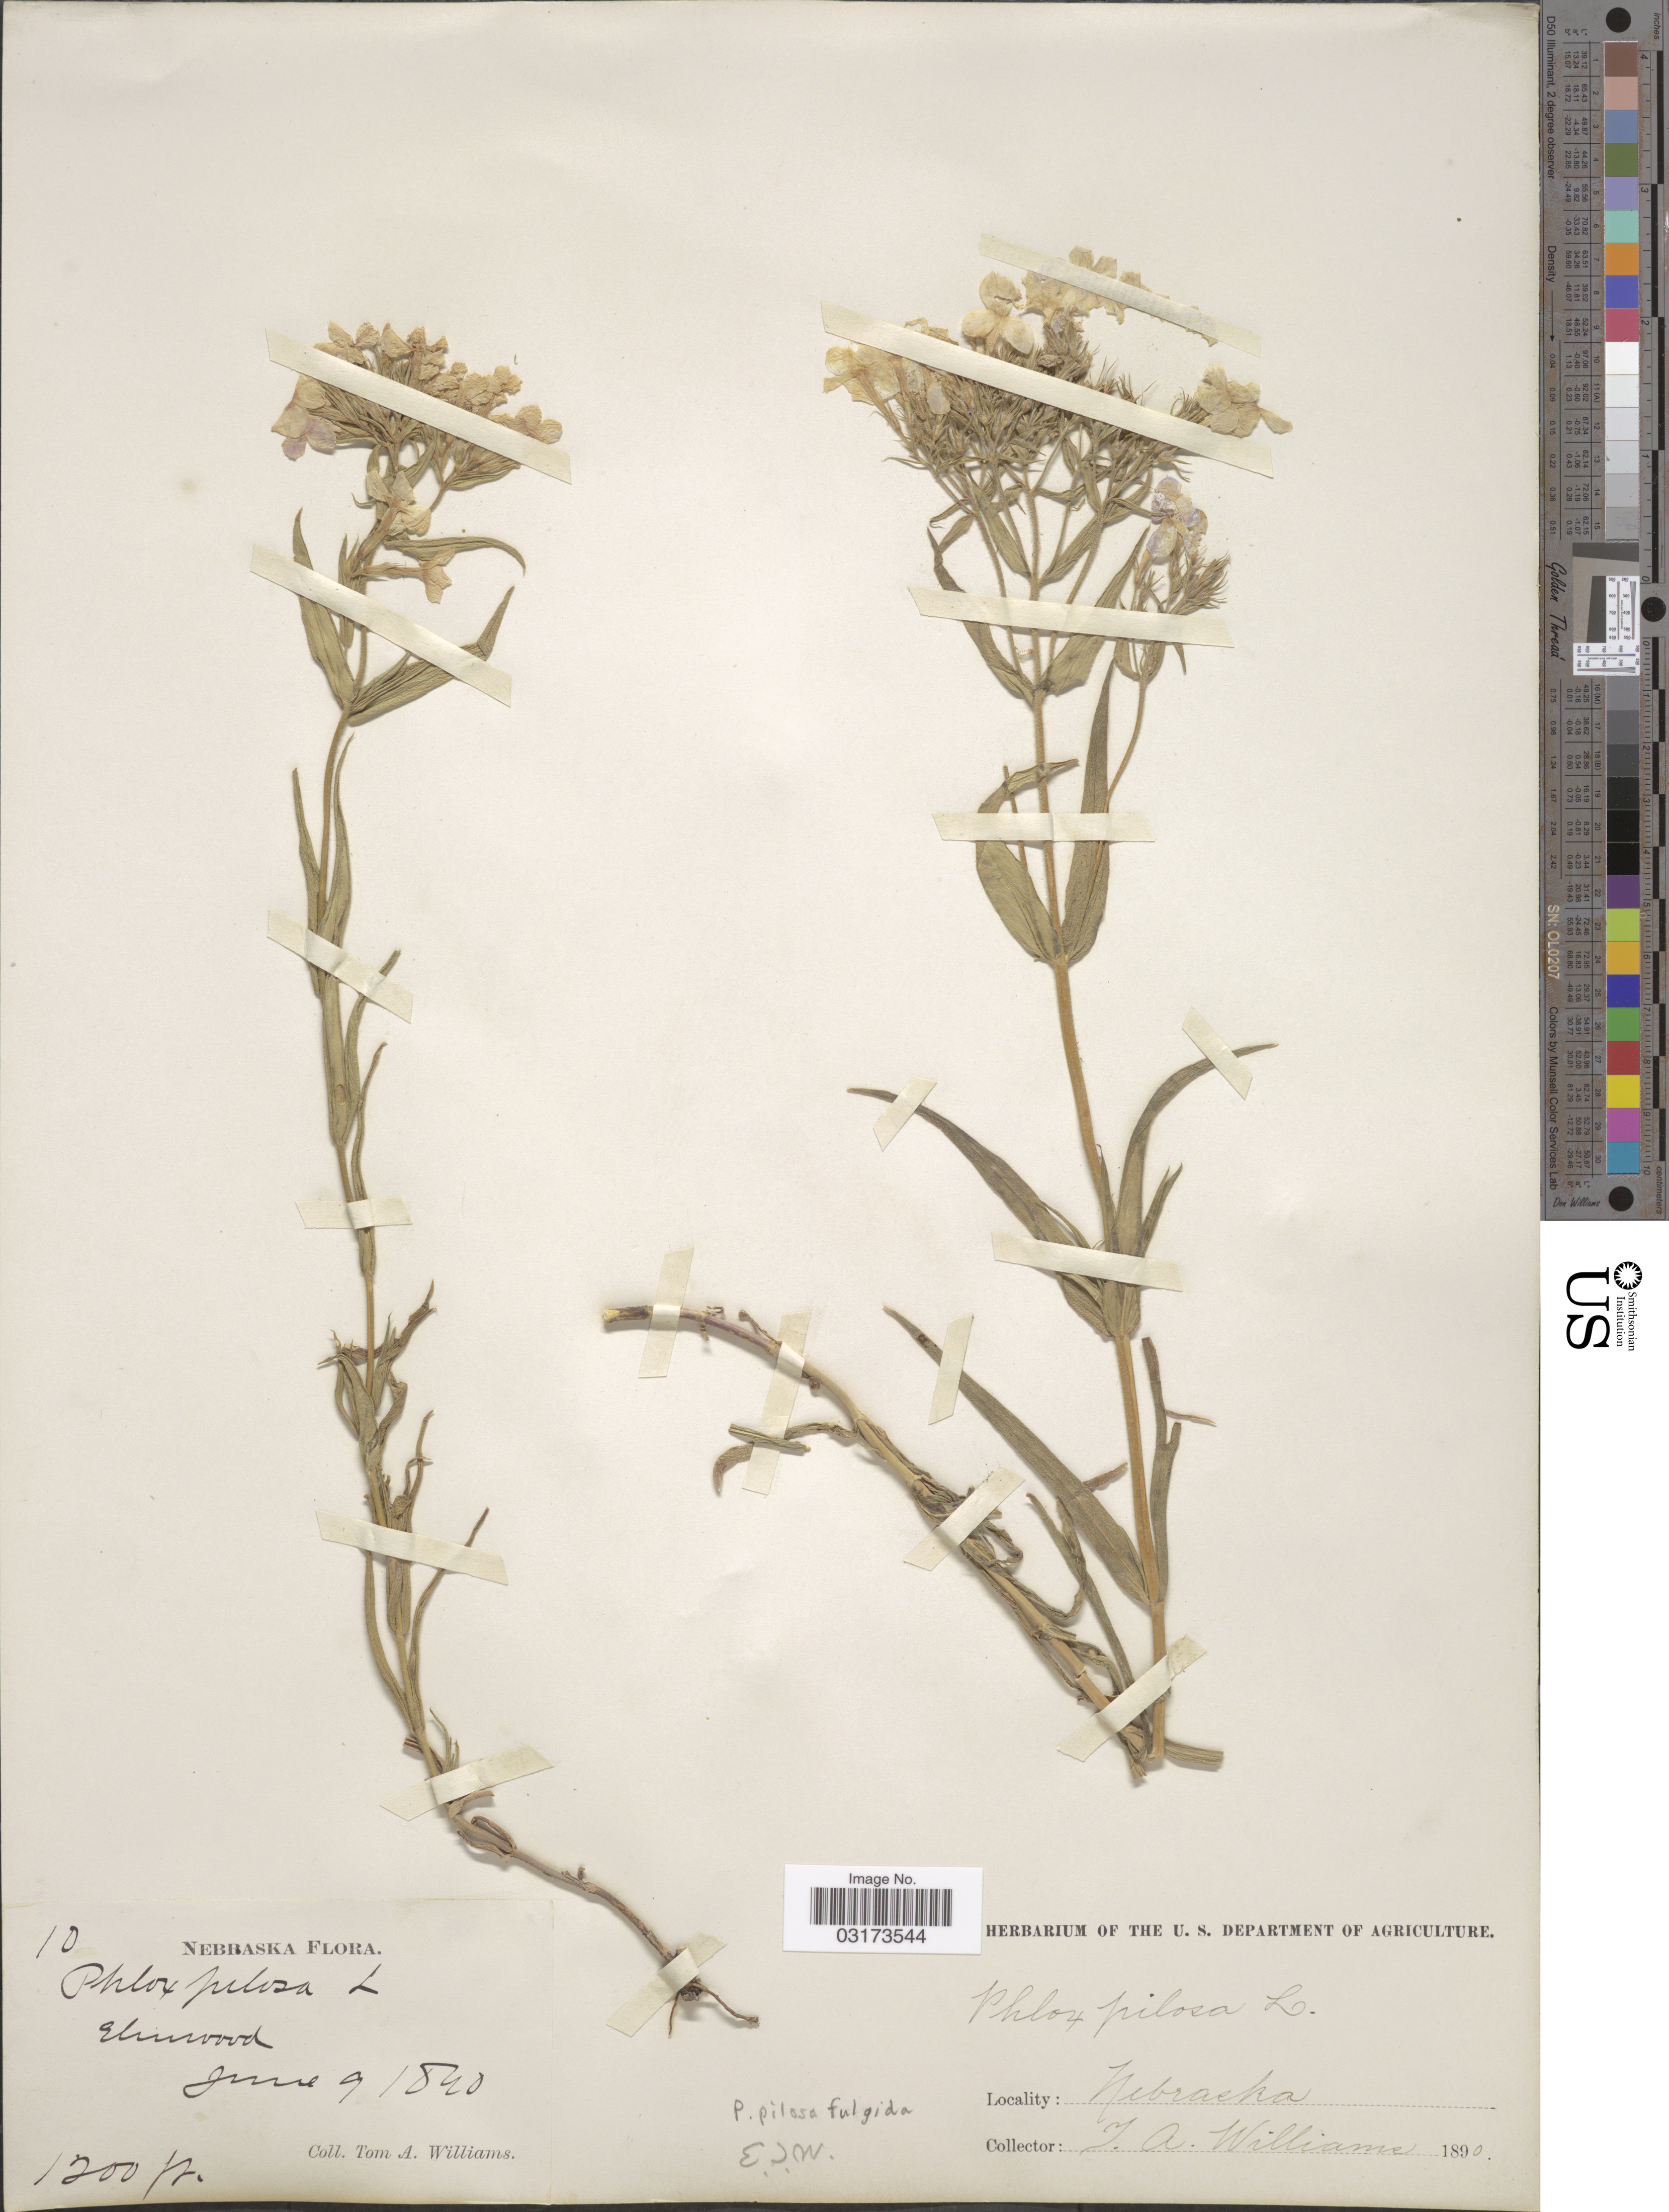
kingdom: Plantae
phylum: Tracheophyta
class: Magnoliopsida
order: Ericales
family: Polemoniaceae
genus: Phlox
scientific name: Phlox pilosa subsp. fulgida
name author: (Wherry) Wherry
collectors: T. Williams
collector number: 10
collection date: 1890-06-09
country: United States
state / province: Nebraska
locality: Elmwood.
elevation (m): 366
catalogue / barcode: US 103197